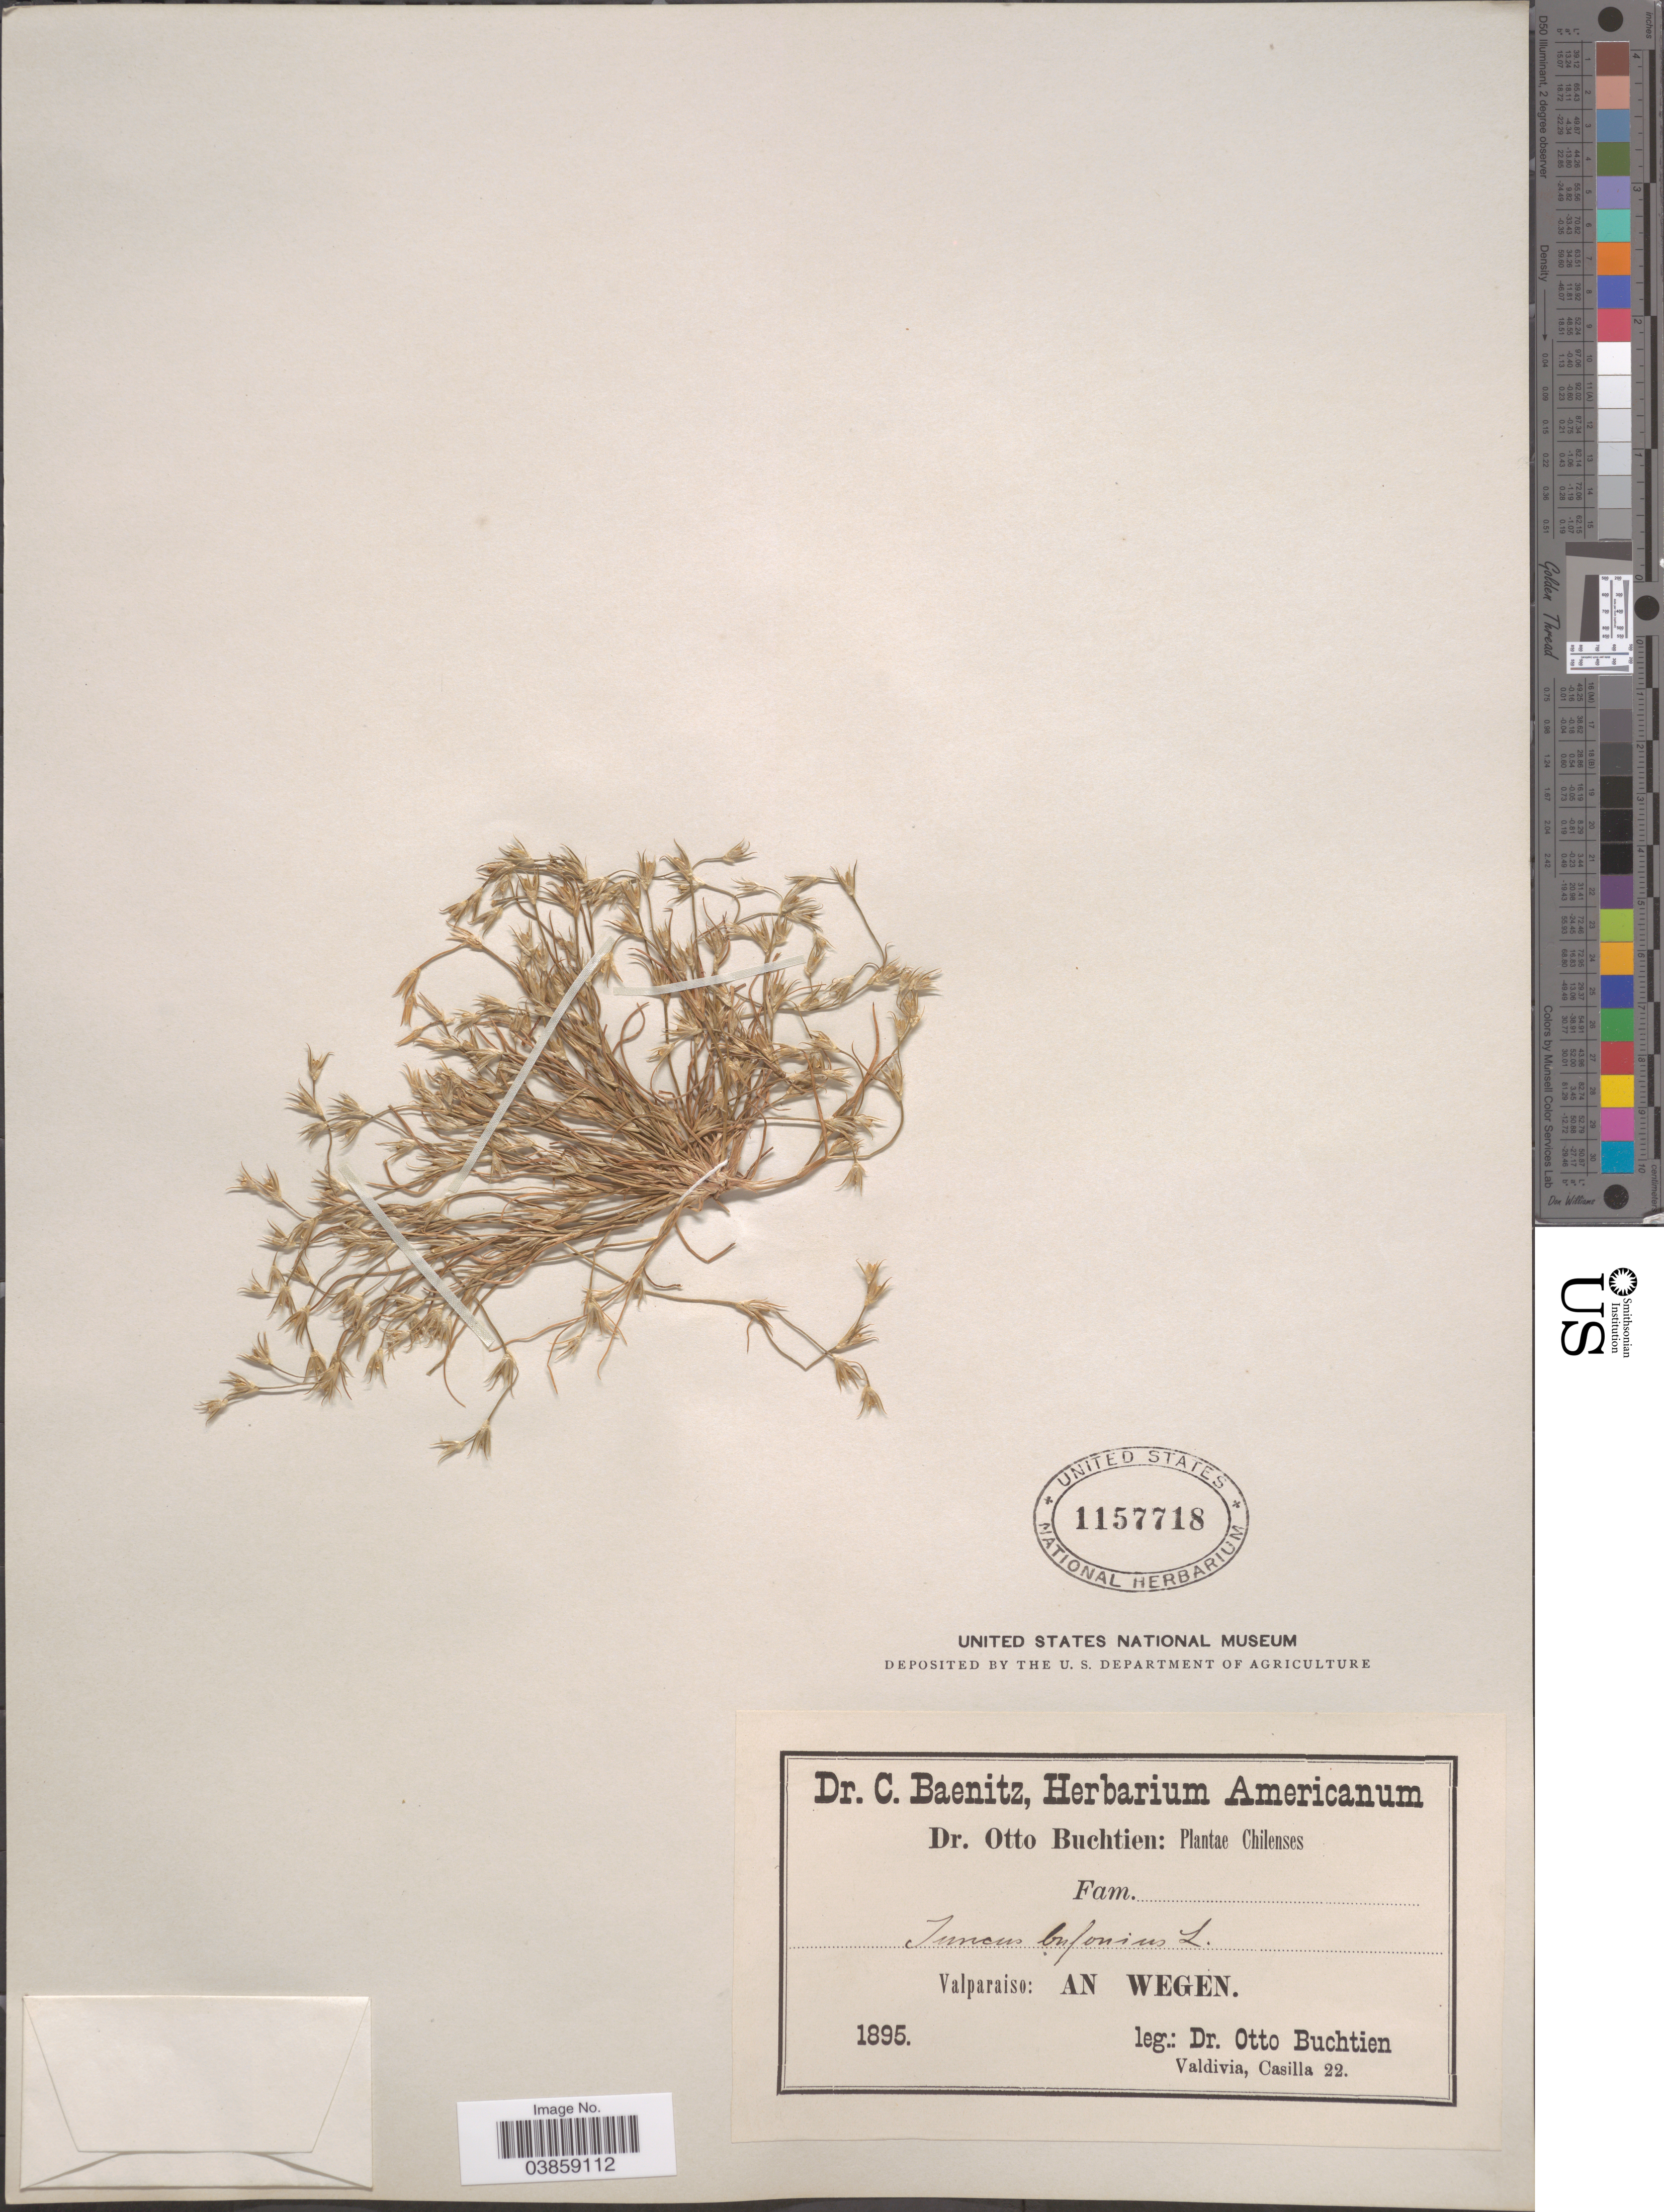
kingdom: Plantae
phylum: Tracheophyta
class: Liliopsida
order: Poales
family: Juncaceae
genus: Juncus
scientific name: Juncus bufonius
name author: L.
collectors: O. Buchtien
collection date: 1895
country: Chile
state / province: Valparaíso (V)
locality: An Wegen.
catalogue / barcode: US 1157718